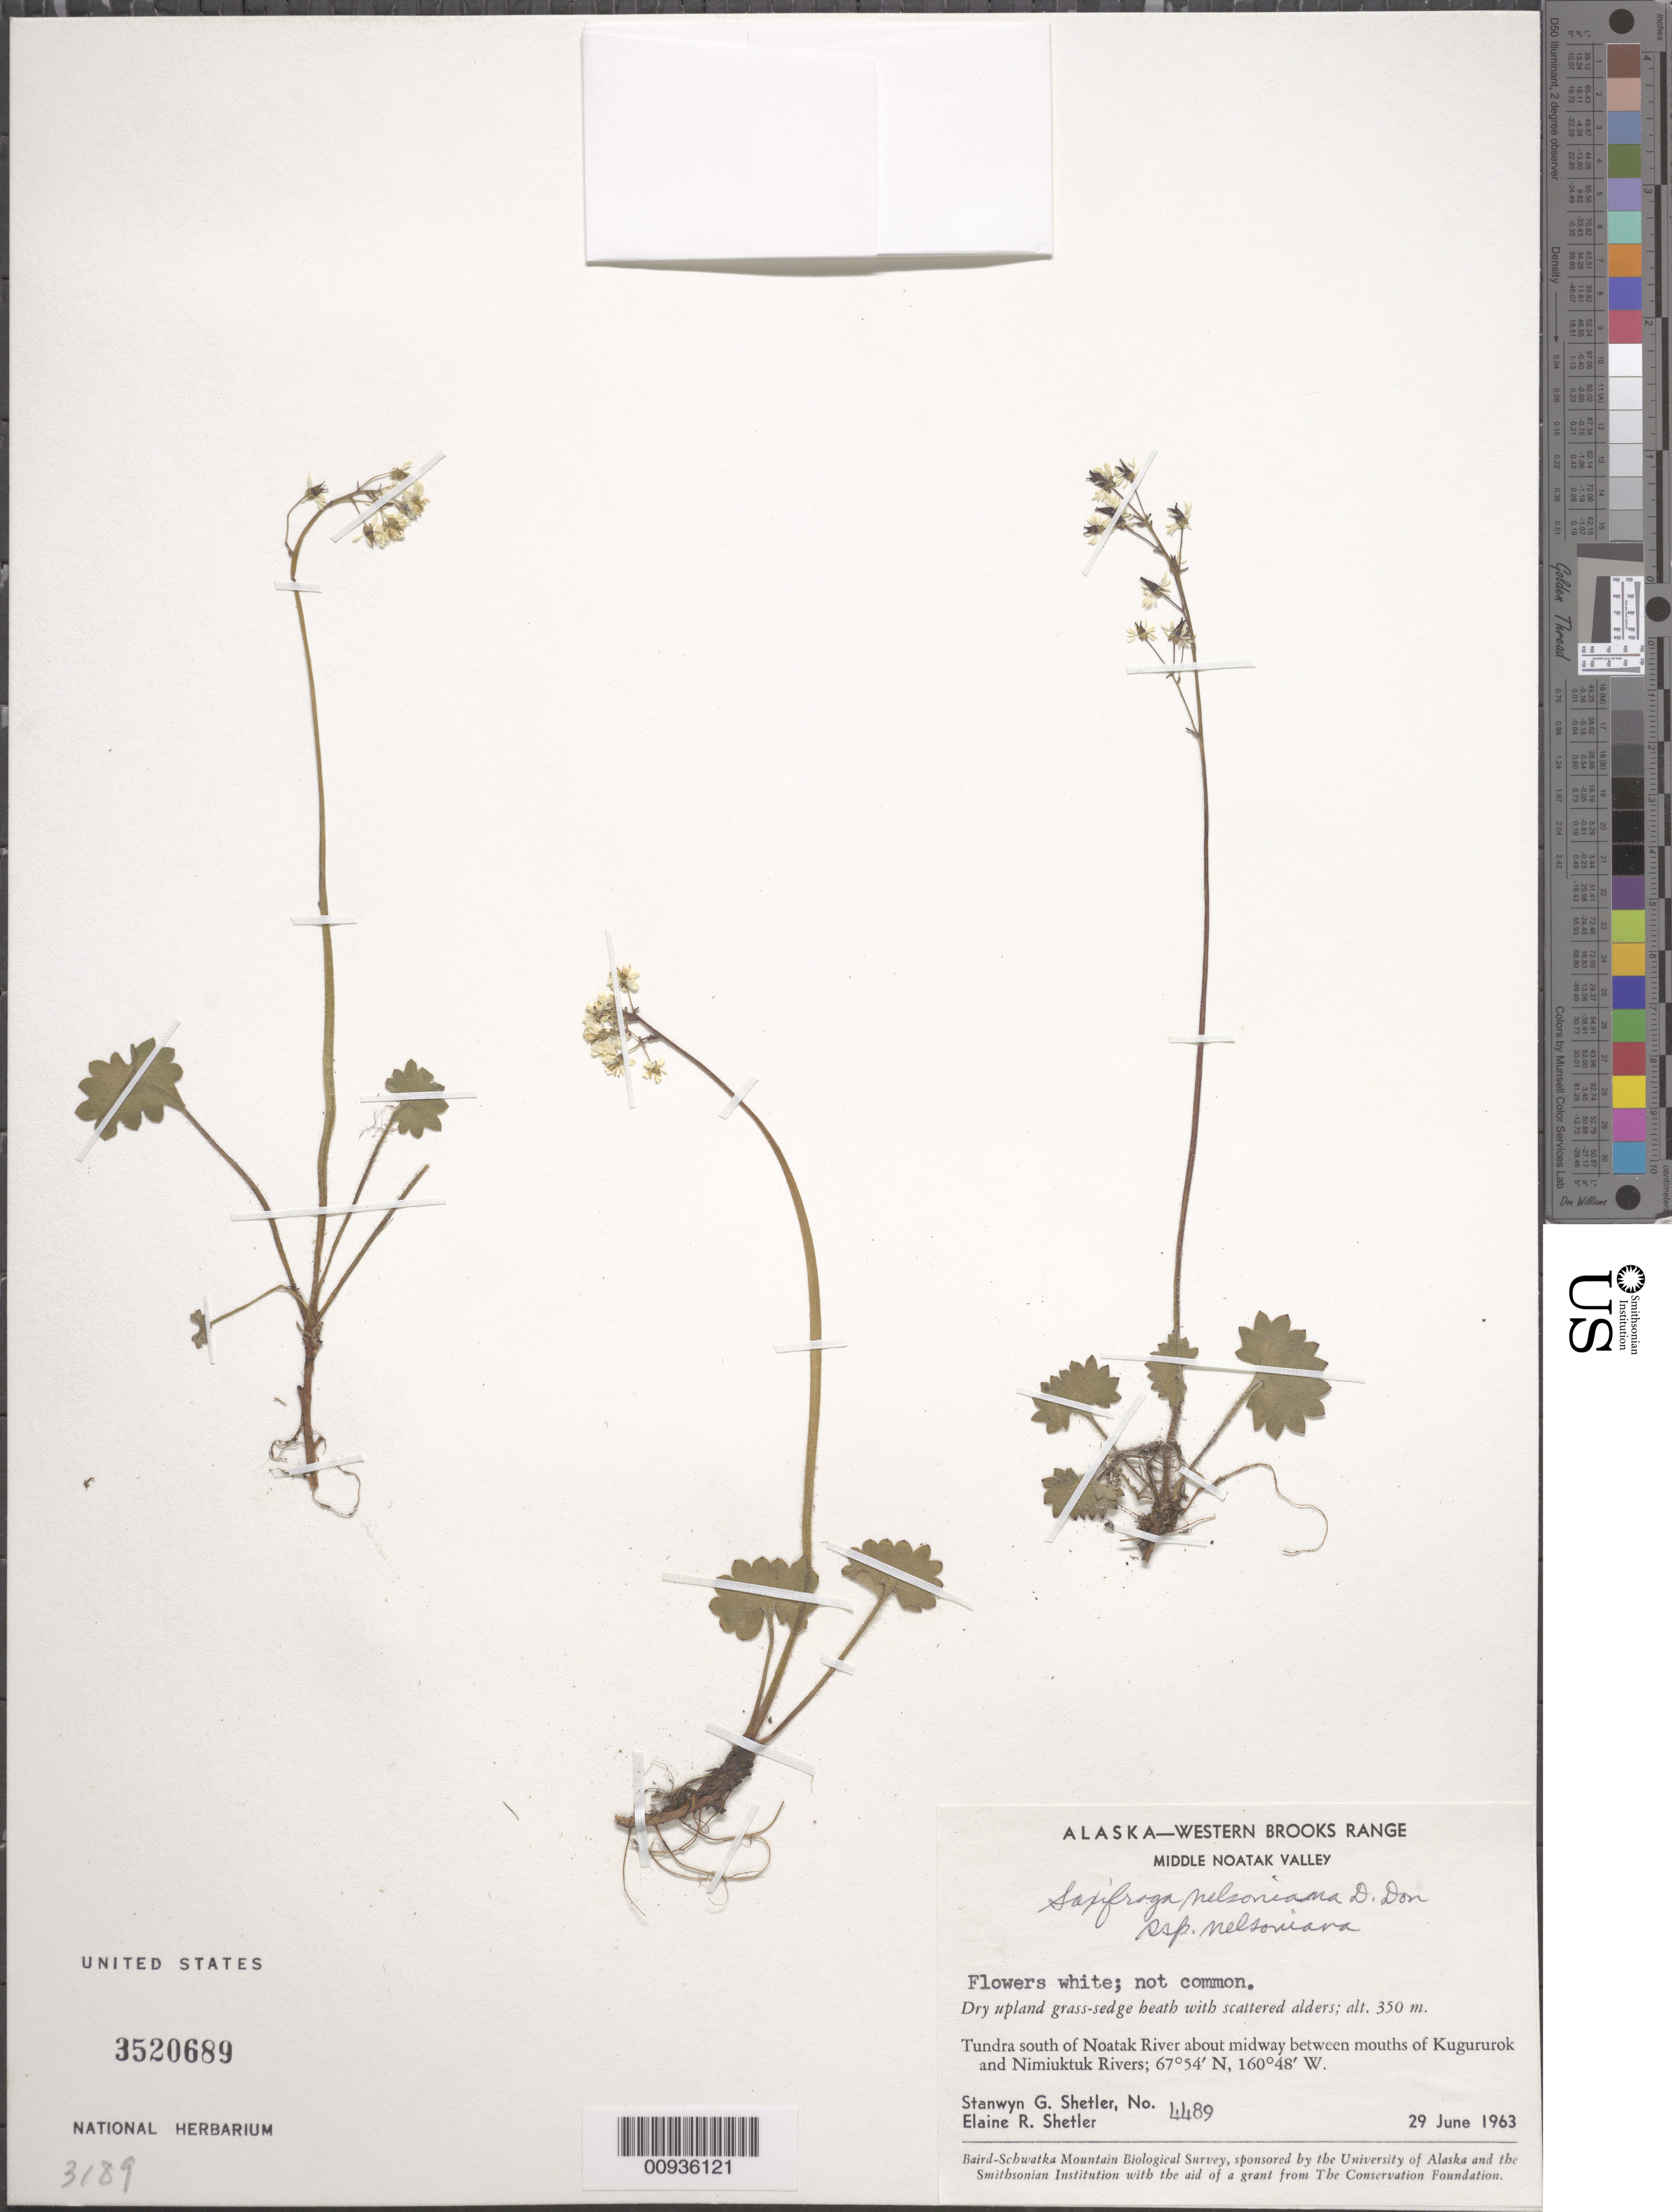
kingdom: Plantae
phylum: Tracheophyta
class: Magnoliopsida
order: Saxifragales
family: Saxifragaceae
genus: Micranthes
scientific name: Micranthes nelsoniana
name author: (D. Don) Small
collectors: S. Shetler & E. R. Shetler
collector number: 4489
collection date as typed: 29 Jun 1963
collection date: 1963-06-29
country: United States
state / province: Alaska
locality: S of Noatak River about midway between mouths of Kugururok and Nimiuktuk Rivers. Western Brooks Range, Middle Noatak Valley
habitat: Tundra. Dry upland grass-sedge heath with scattered alders.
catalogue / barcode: US 3520689